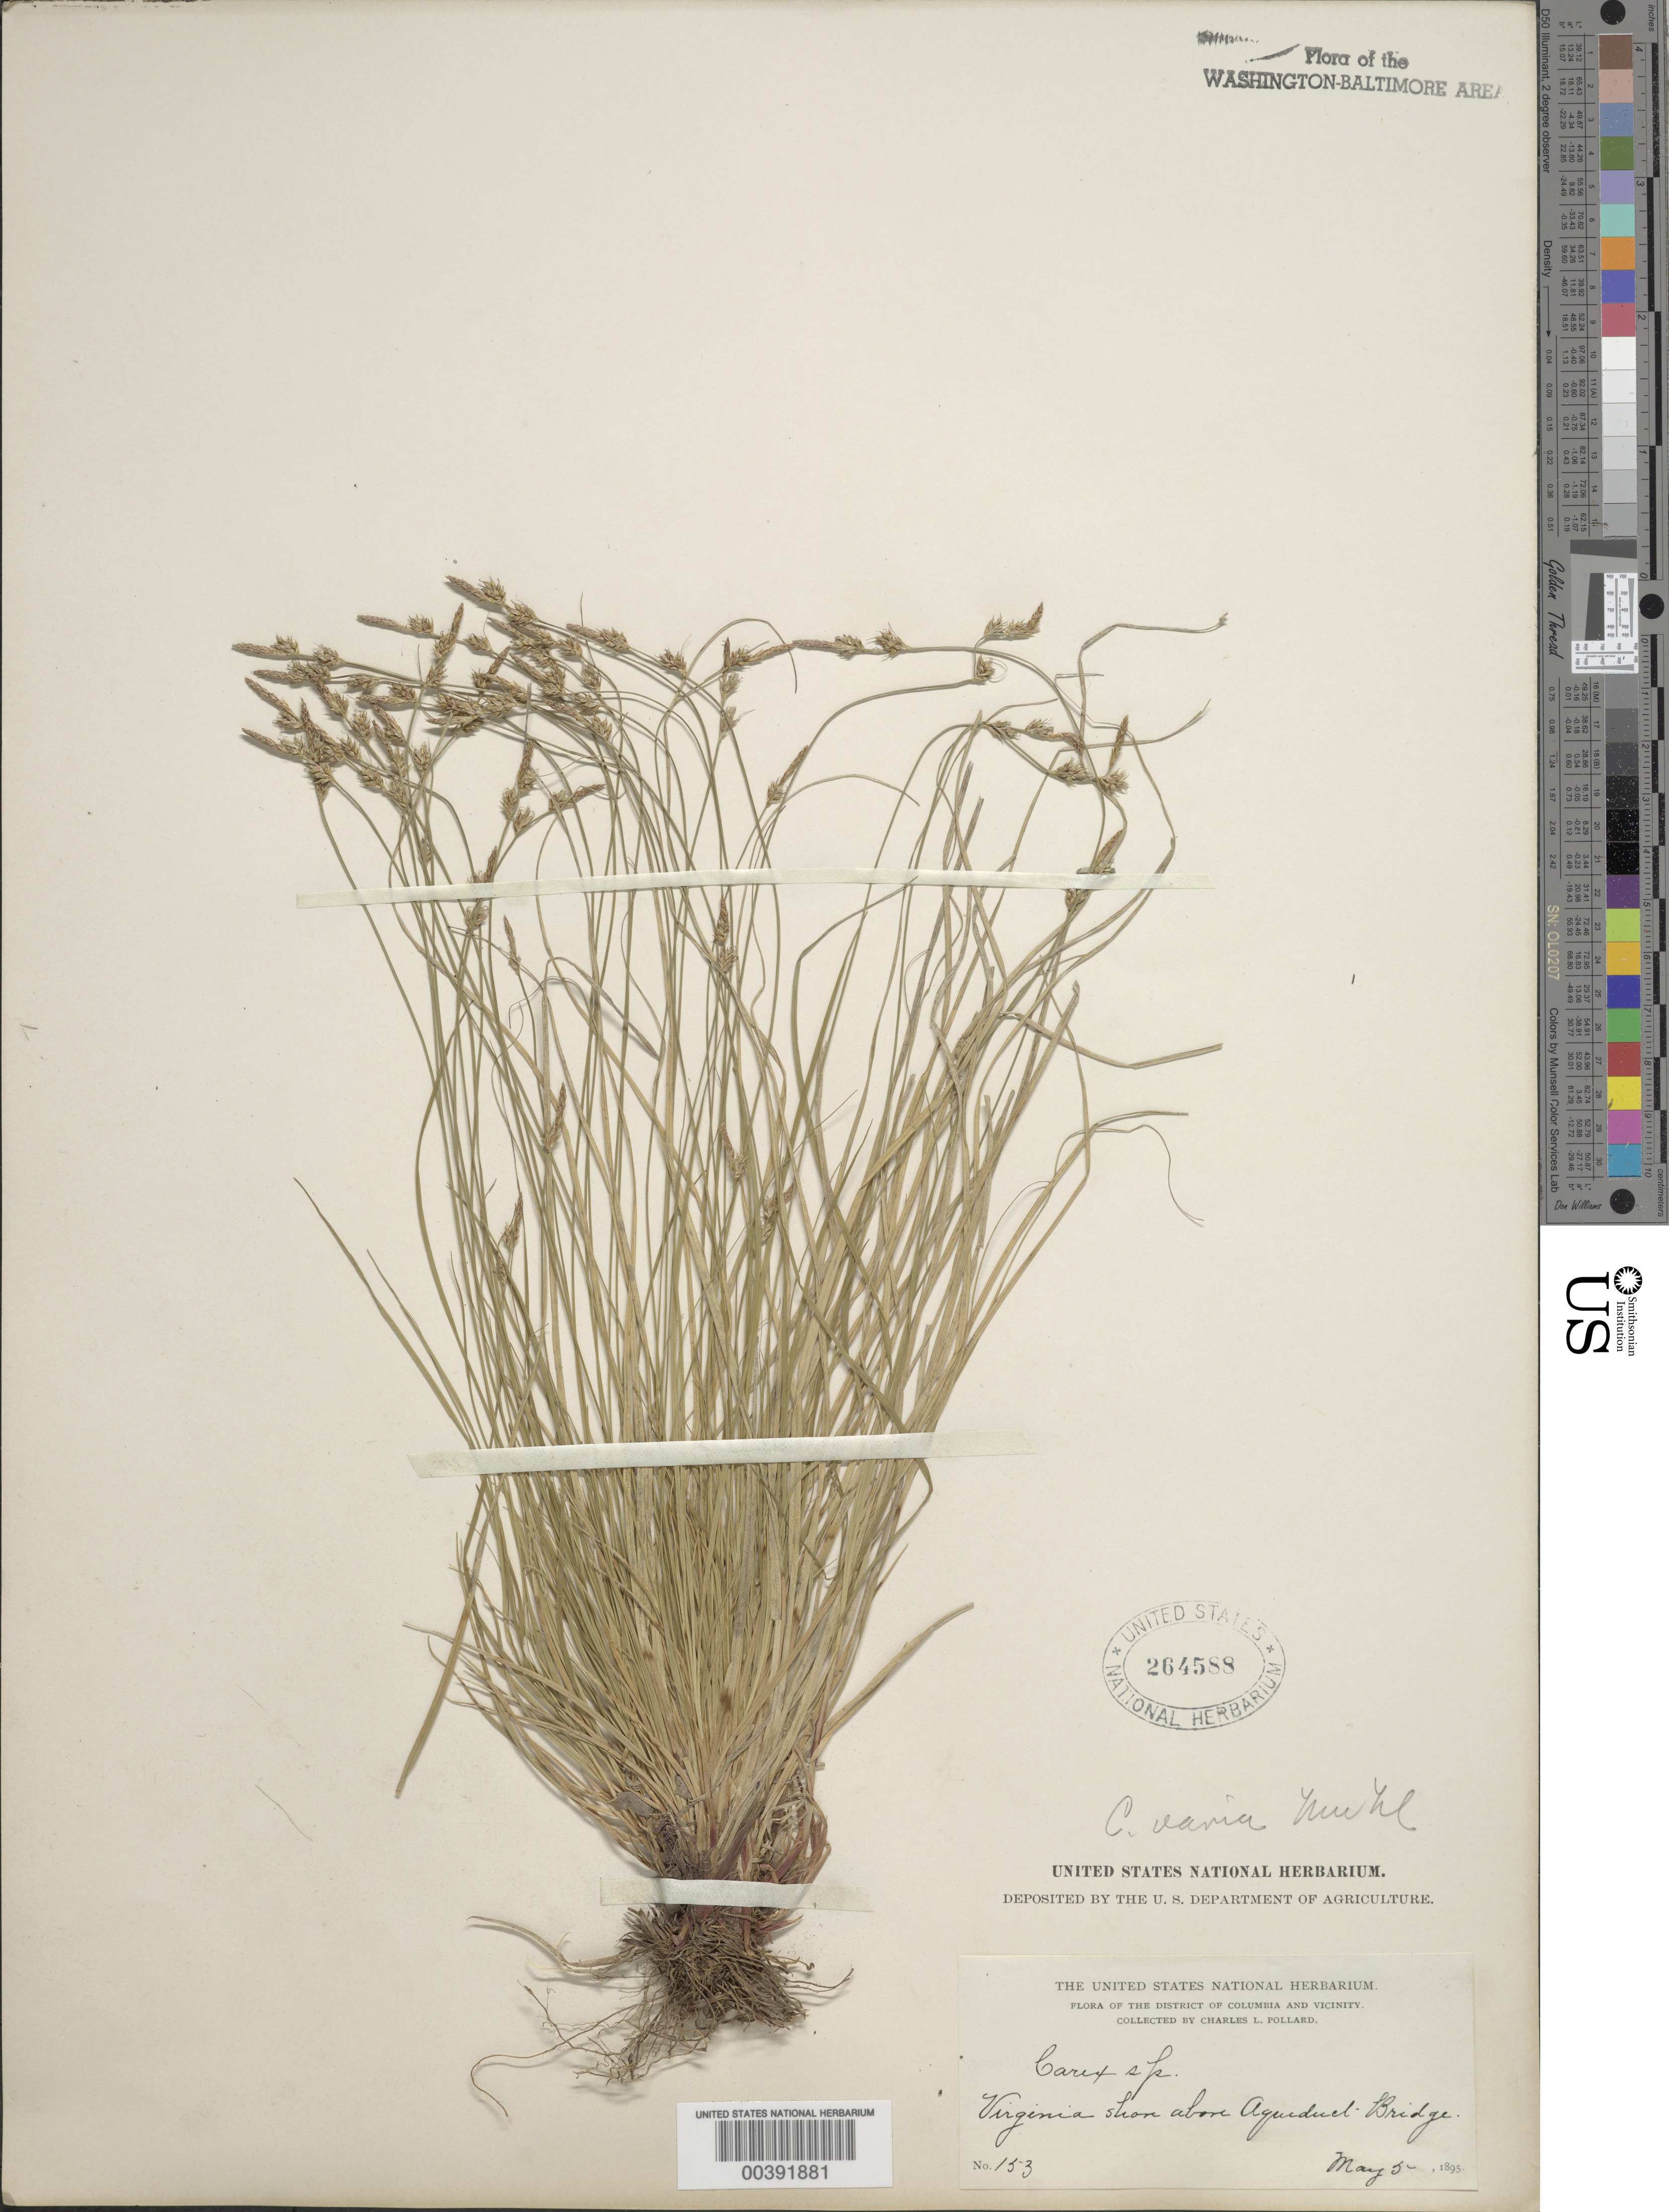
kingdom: Plantae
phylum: Tracheophyta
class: Liliopsida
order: Poales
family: Cyperaceae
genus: Carex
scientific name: Carex albicans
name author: Willd. ex Spreng.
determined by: Shetler, Stanwyn G., (US), NMNH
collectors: C. L. Pollard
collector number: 153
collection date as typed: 05 May 1895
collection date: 1895-05-05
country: United States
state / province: Virginia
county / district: Fairfax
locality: Above Aqueduct Bridge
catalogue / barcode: US 264588